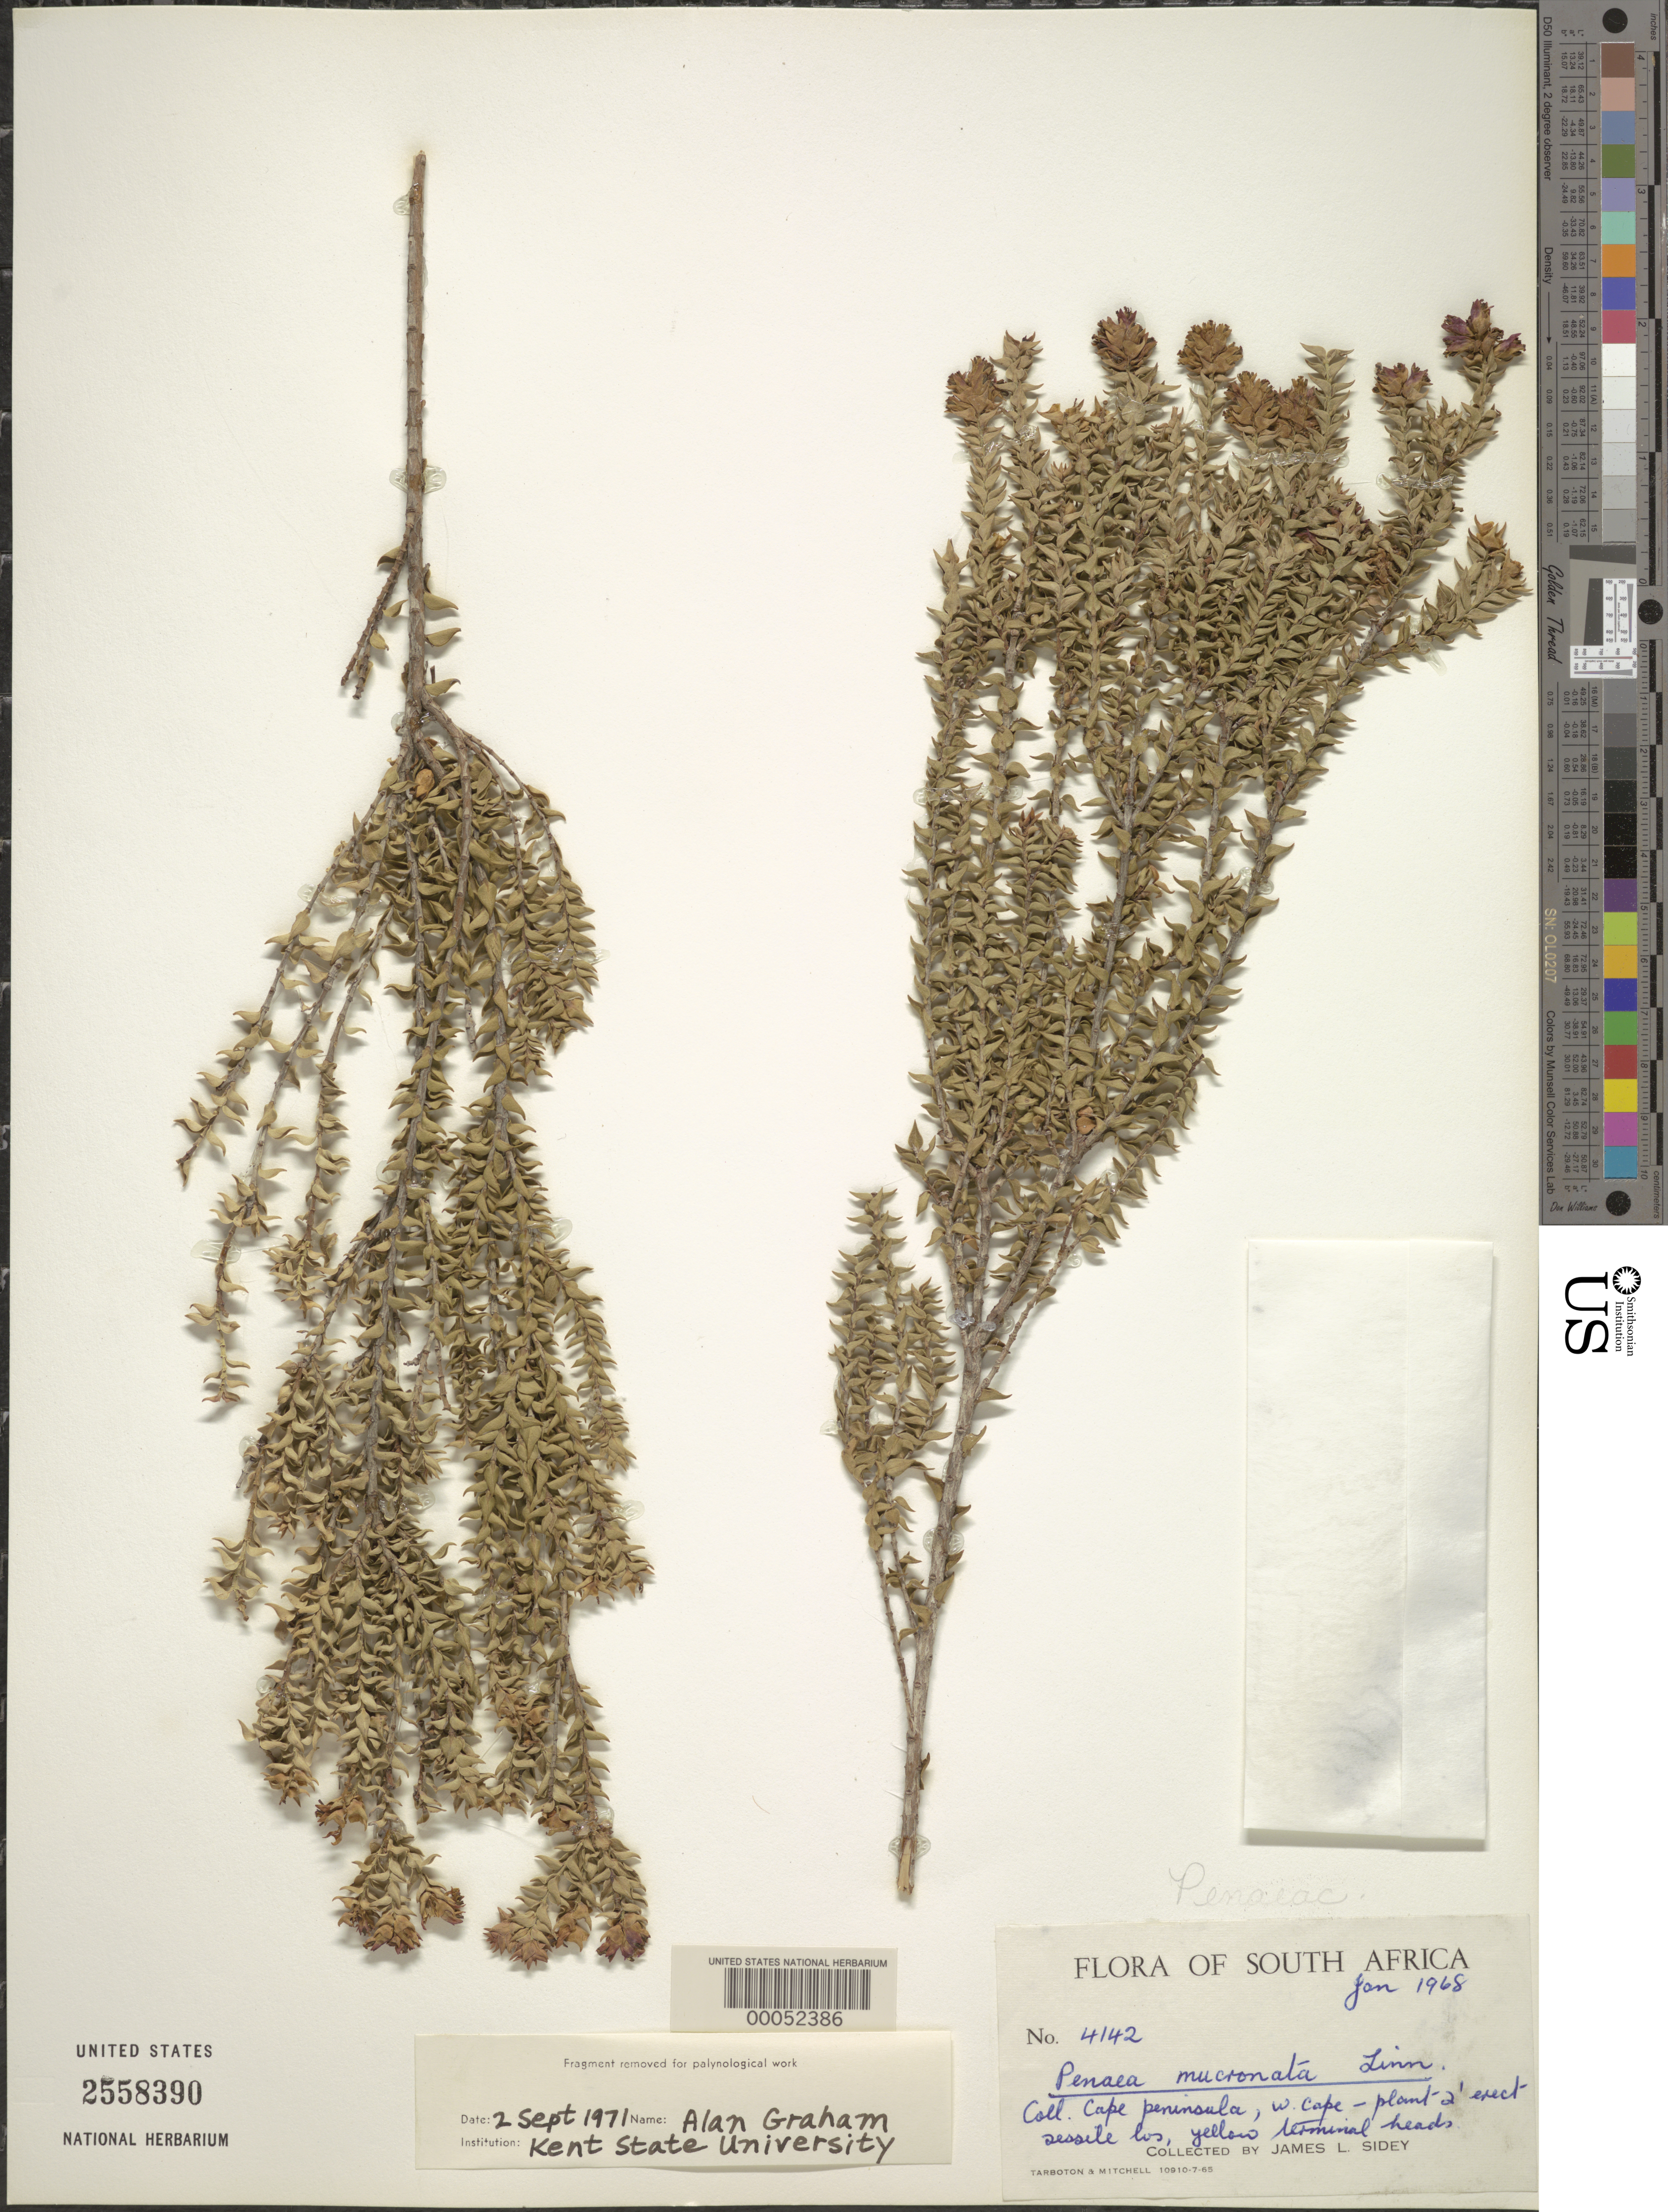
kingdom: Plantae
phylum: Tracheophyta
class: Magnoliopsida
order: Myrtales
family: Penaeaceae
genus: Penaea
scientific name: Penaea mucronata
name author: L.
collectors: J. L. Sidey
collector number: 4142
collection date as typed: Jan 1968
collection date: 1968-01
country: South Africa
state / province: Western Cape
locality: Cape peninsula, w cape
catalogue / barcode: US 2558390